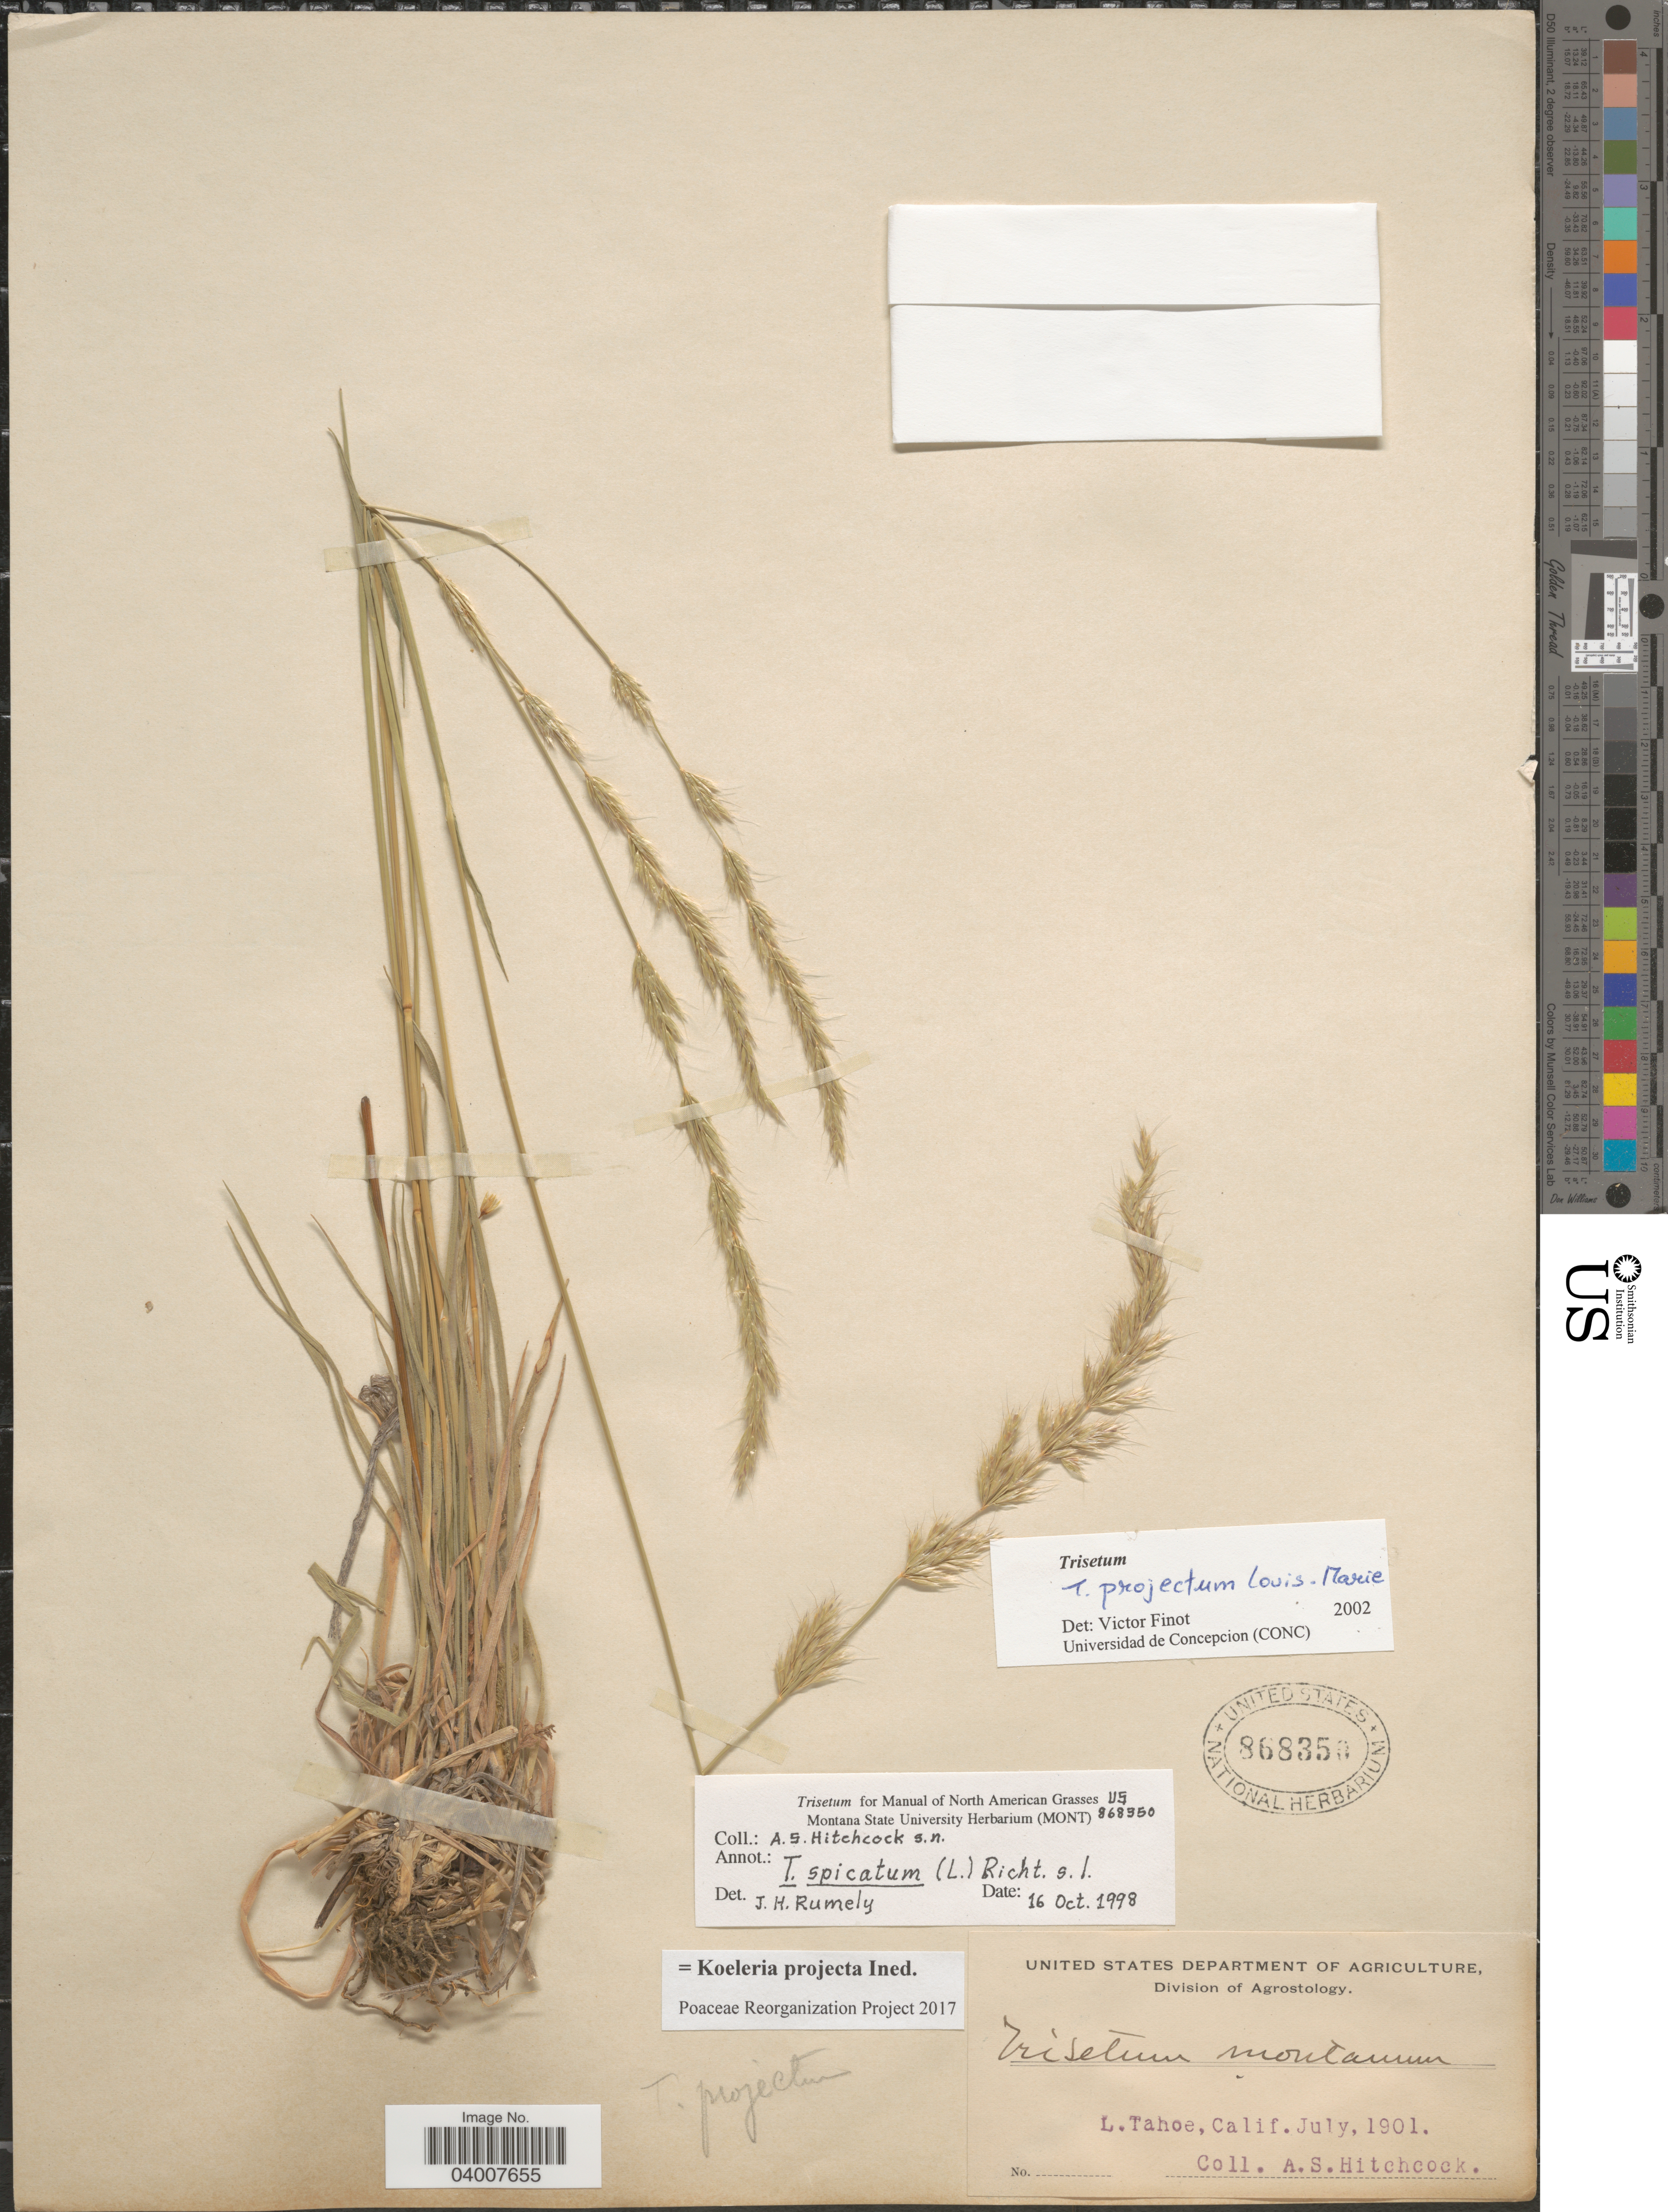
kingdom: Plantae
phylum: Tracheophyta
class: Liliopsida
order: Poales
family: Poaceae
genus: Koeleria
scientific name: Koeleria projecta ined.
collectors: A. S. Hitchcock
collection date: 1901-07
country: United States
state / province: California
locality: L. Tahoe.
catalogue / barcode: US 868350